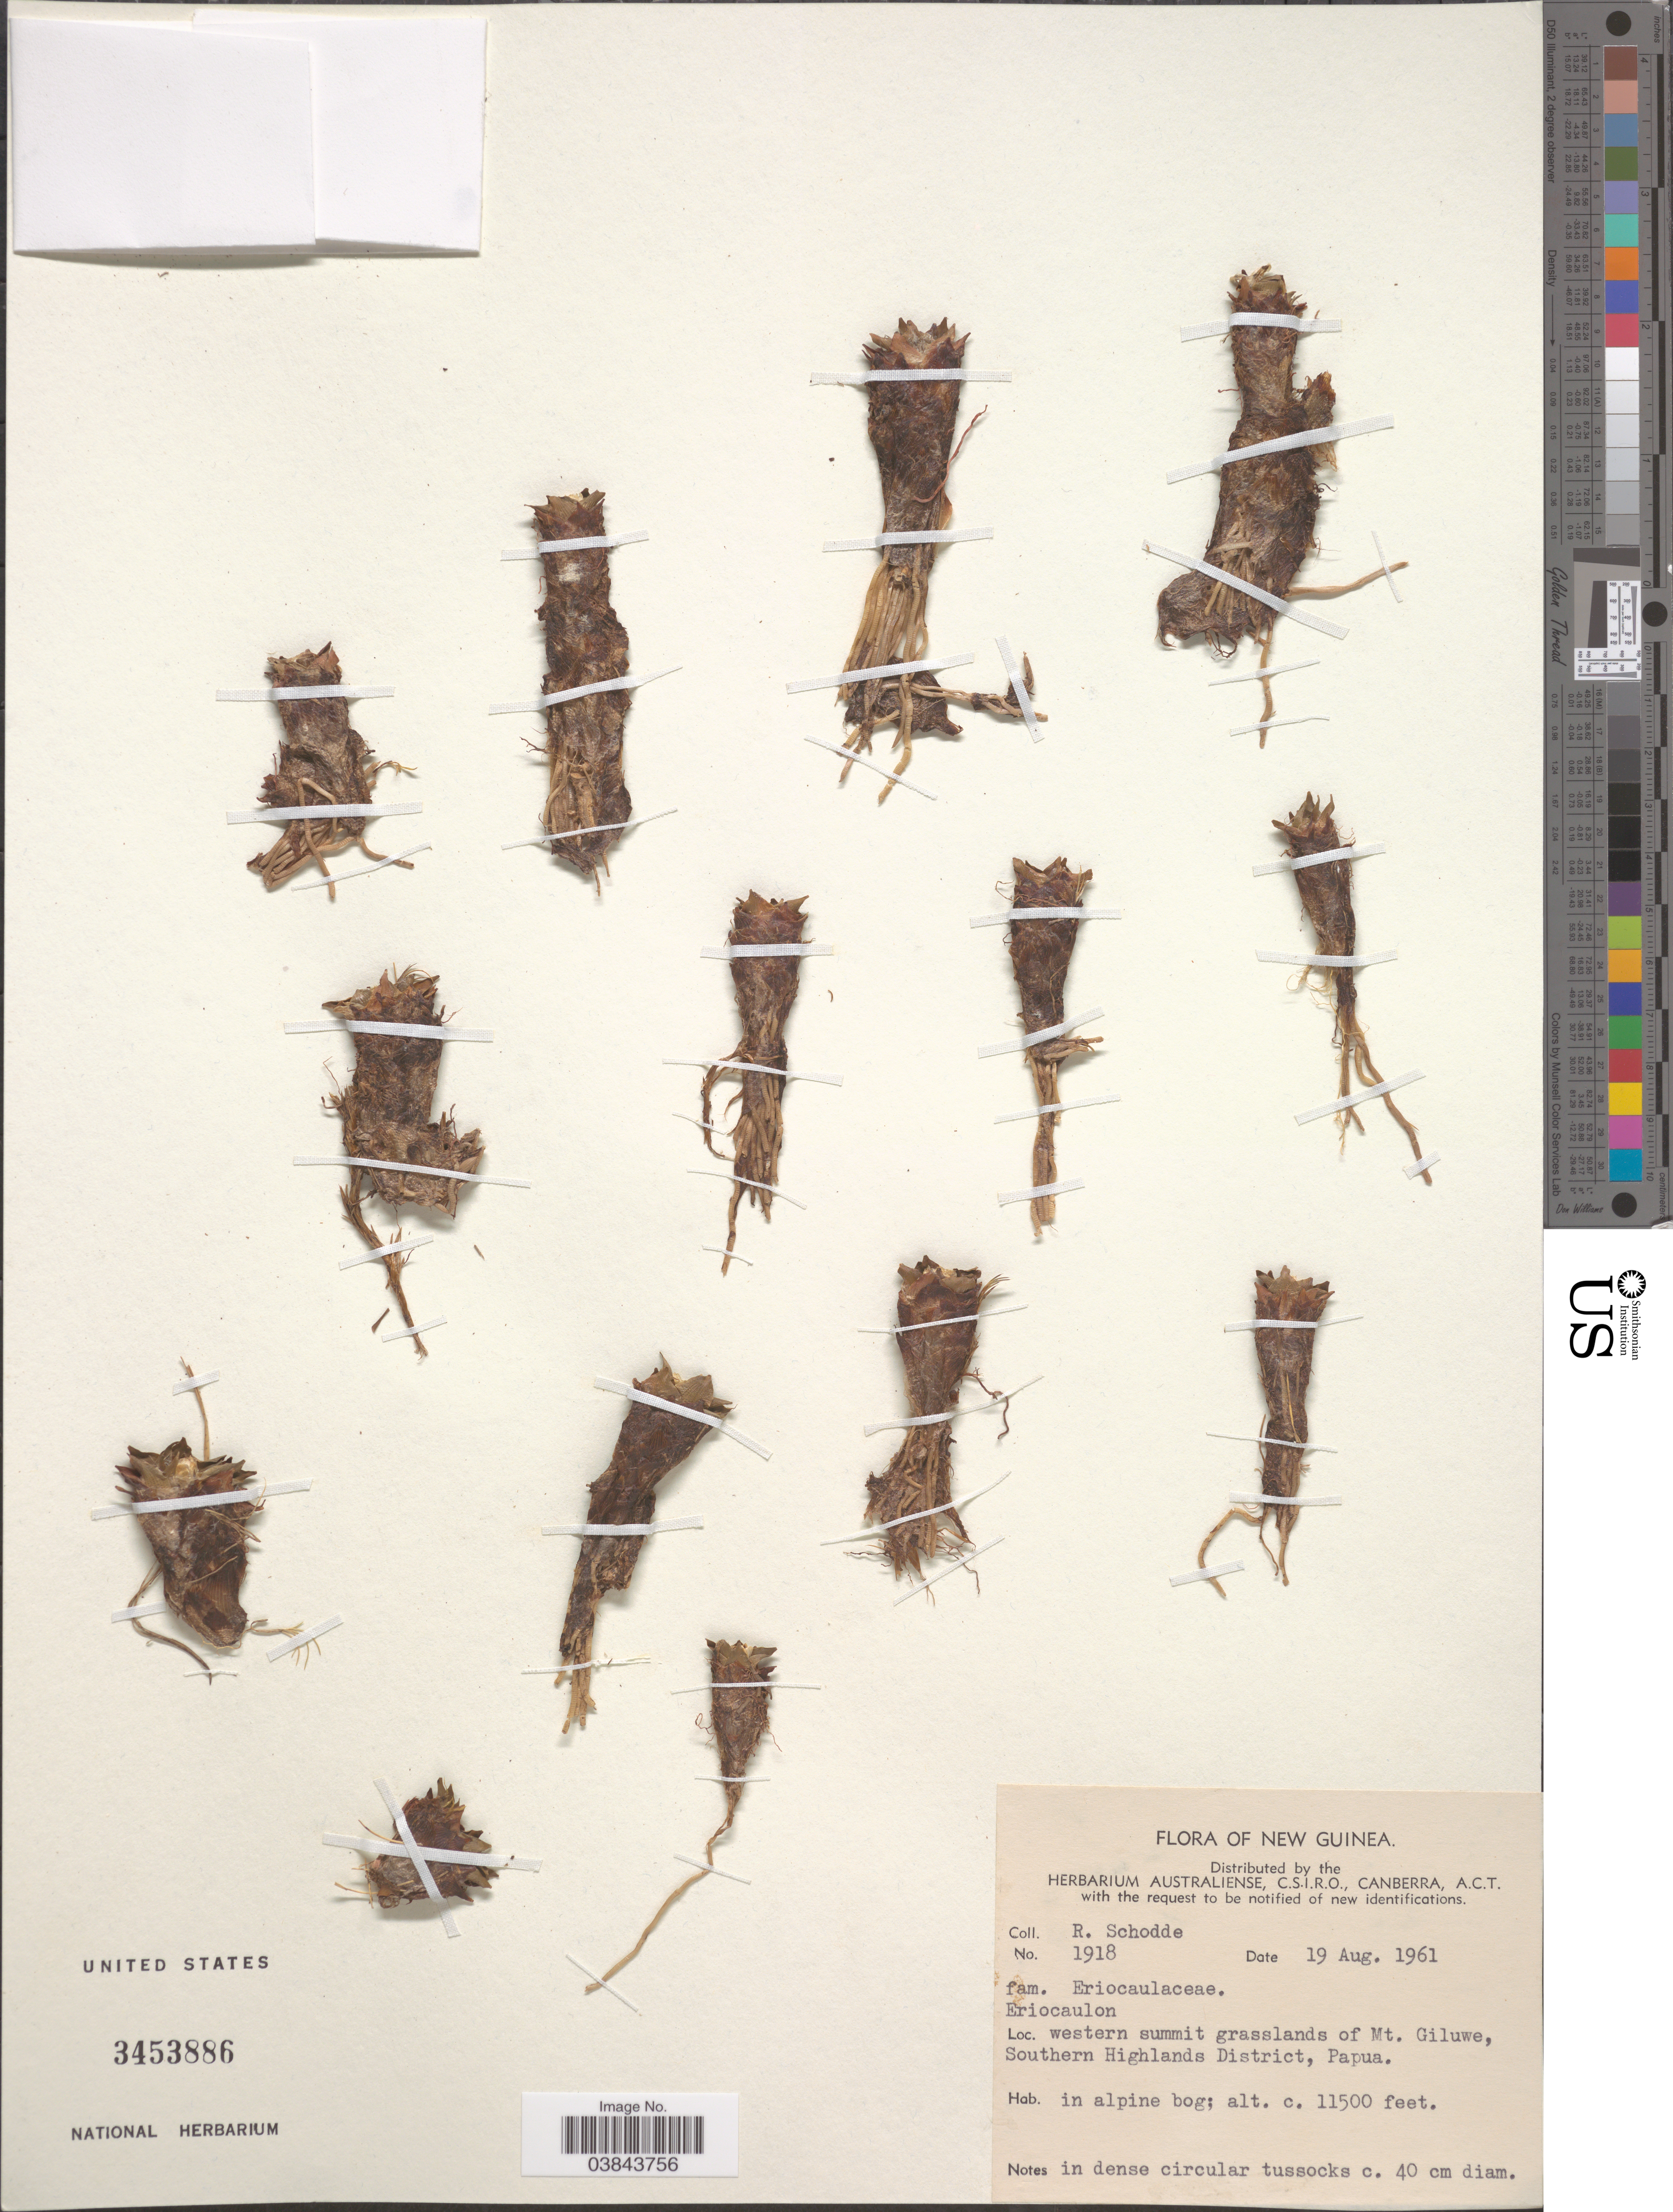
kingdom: Plantae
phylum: Tracheophyta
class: Liliopsida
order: Poales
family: Eriocaulaceae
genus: Eriocaulon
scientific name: Eriocaulon sp.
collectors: R. Schodde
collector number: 1918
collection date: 1961-08-19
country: Papua New Guinea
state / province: Southern Highlands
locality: New Guinea. Western summit grasslands of Mt. Giluwe, Southern Highlands District, Papua.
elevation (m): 3505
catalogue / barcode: US 3453886